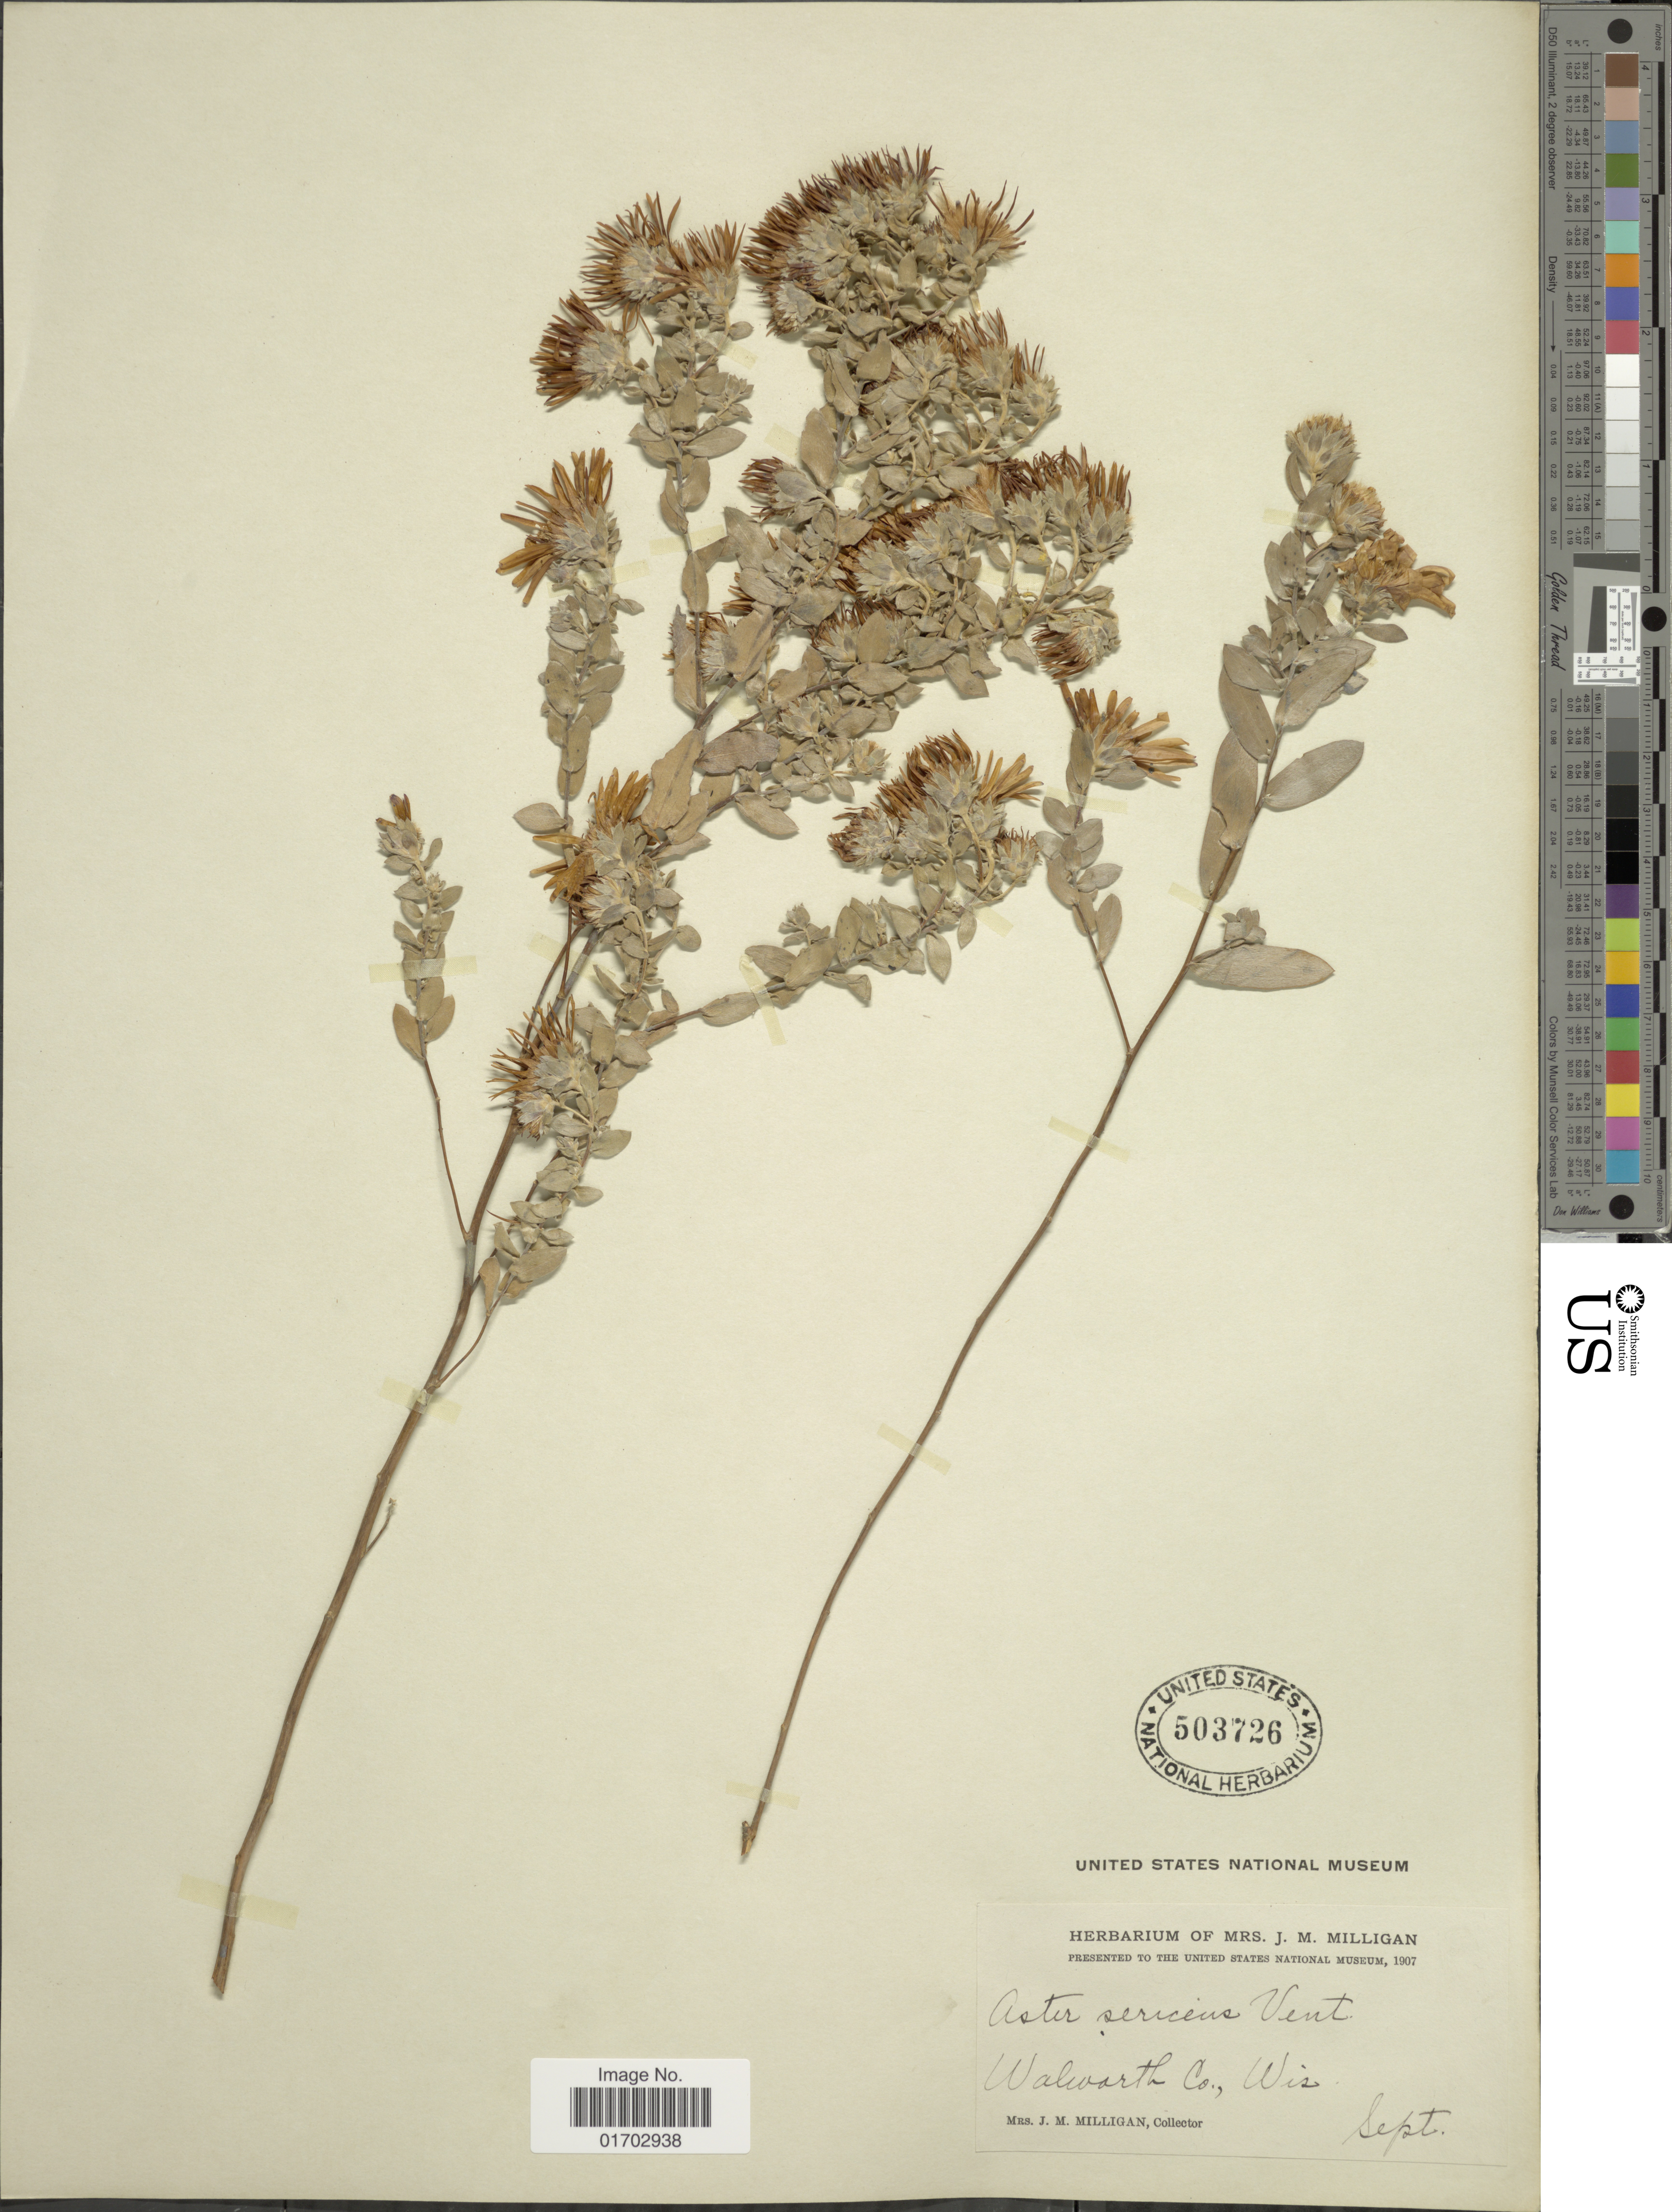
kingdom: Plantae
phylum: Tracheophyta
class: Magnoliopsida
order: Asterales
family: Asteraceae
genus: Symphyotrichum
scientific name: Symphyotrichum sericeum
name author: (Vent.) G.L. Nesom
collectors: J. M. Milligan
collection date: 1907-09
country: United States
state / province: Wisconsin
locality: Walworth Co.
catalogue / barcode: US 503726